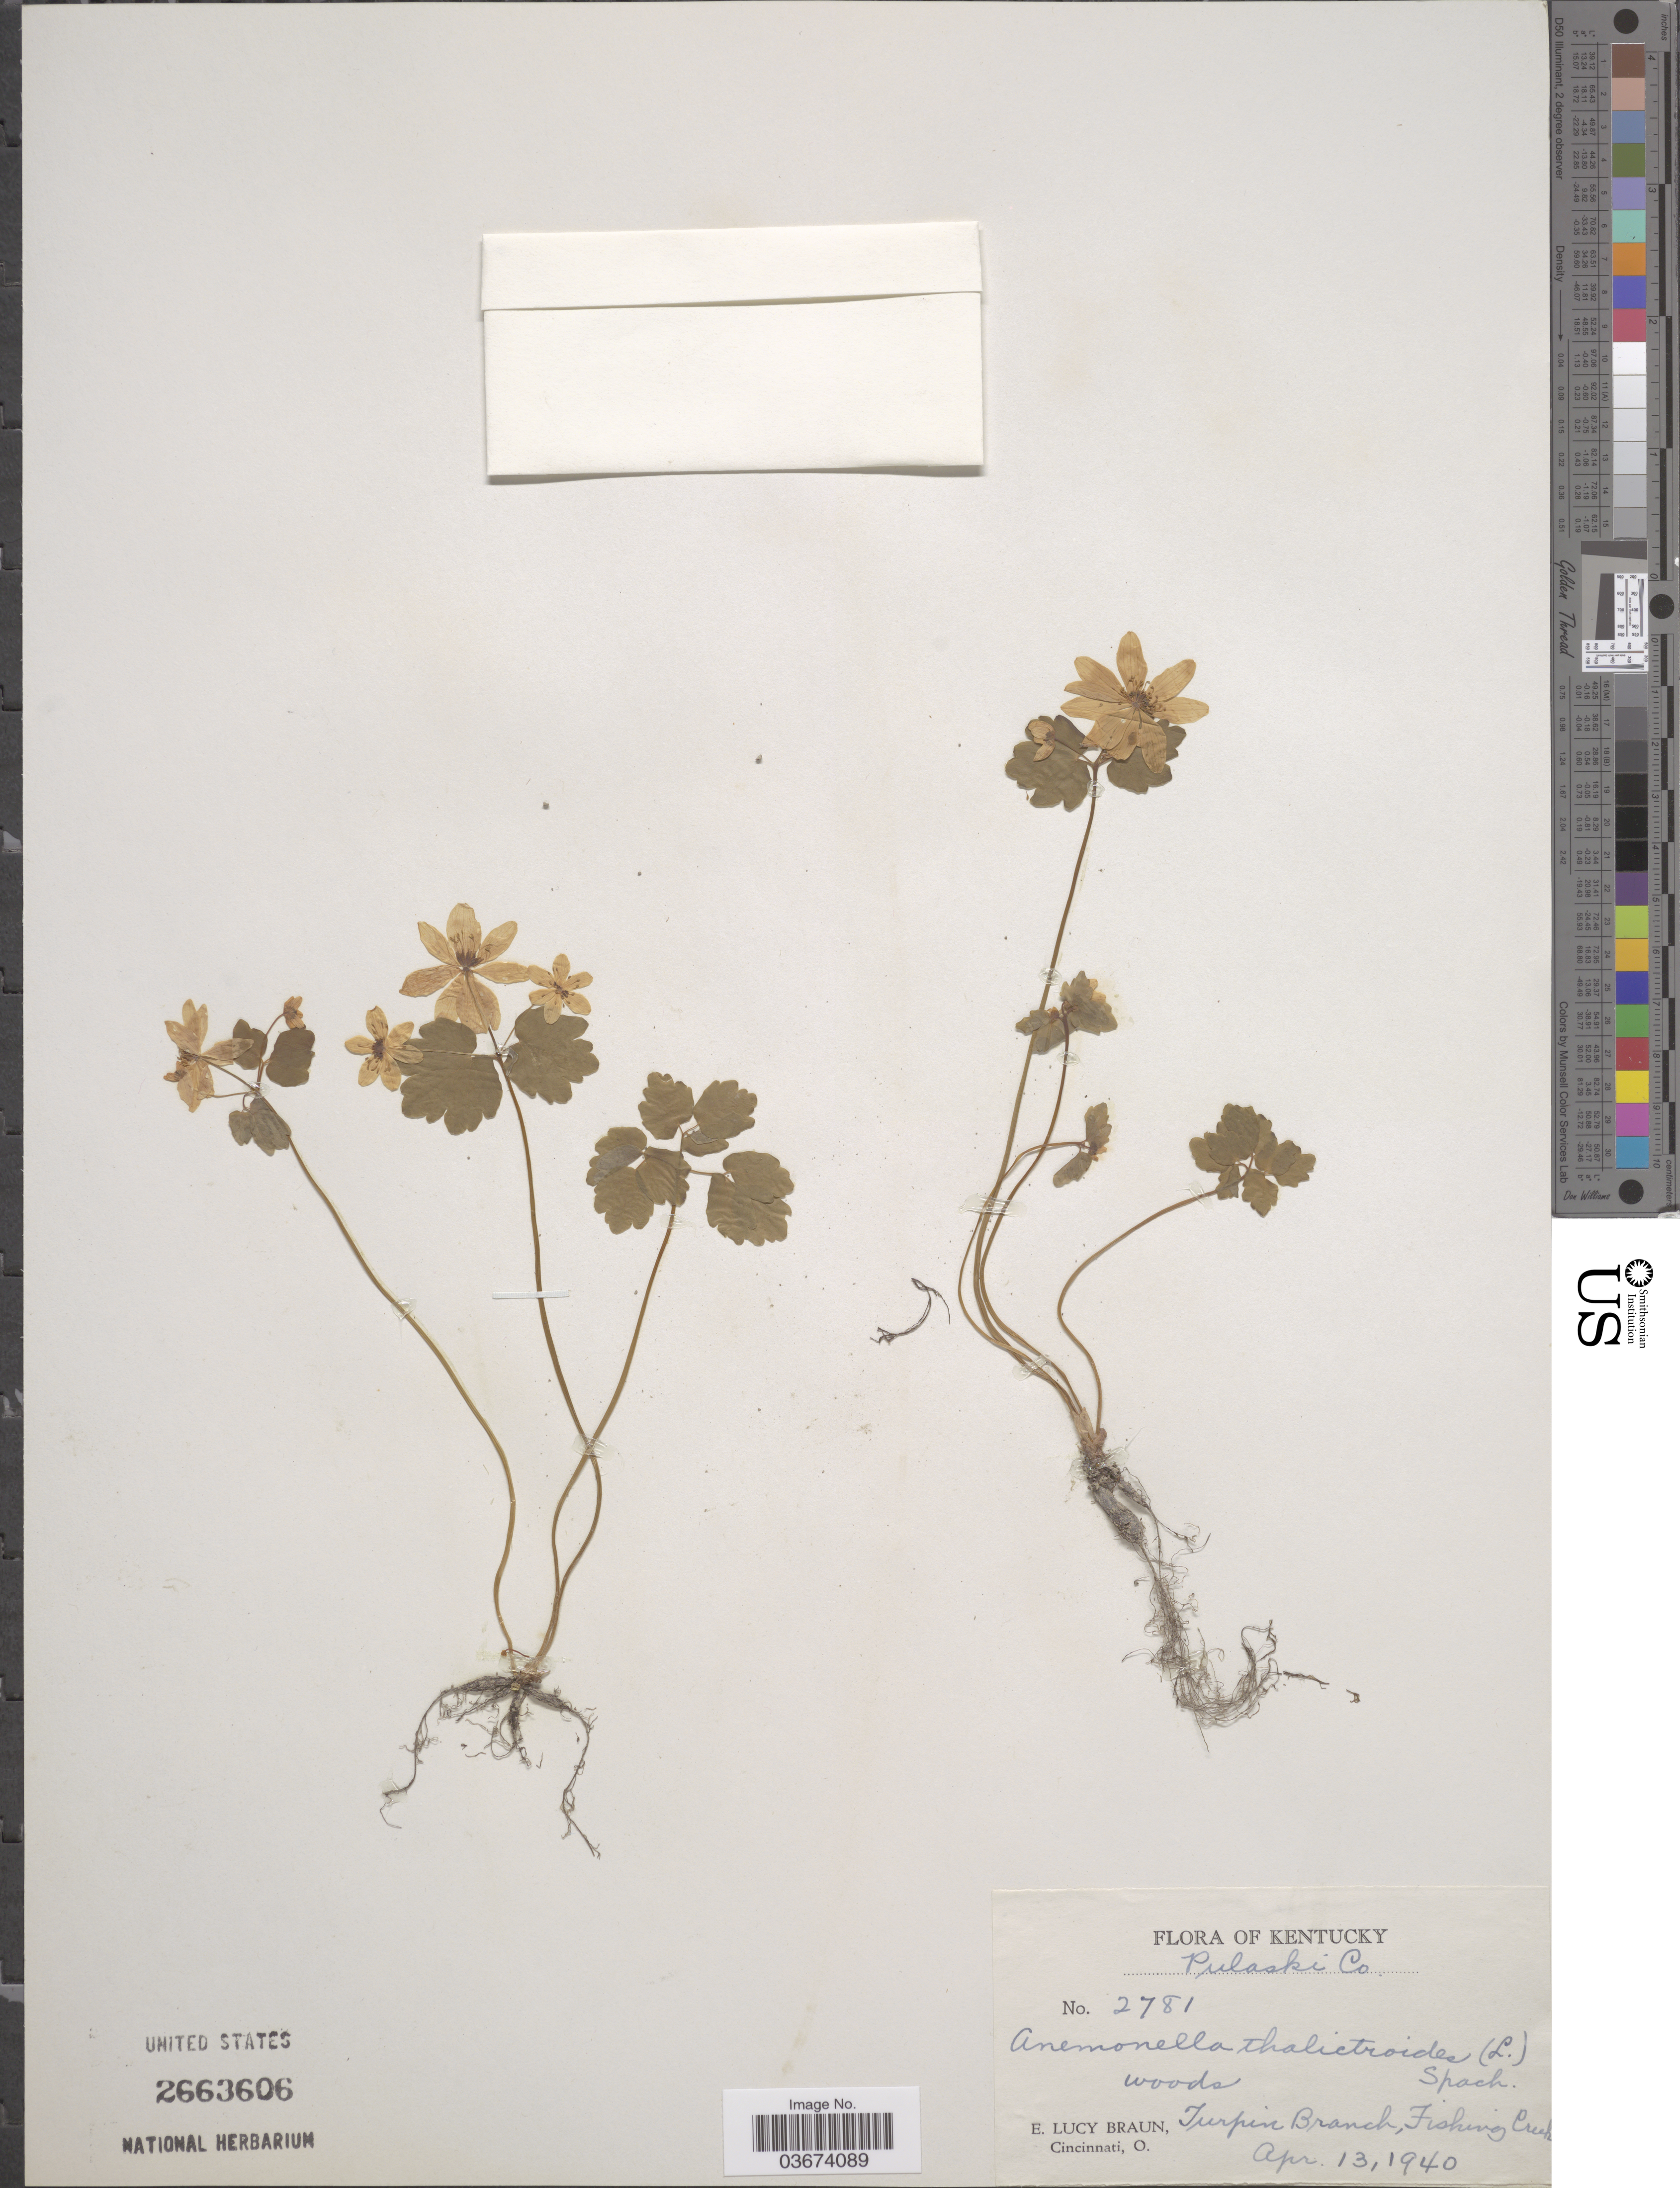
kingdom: Plantae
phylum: Tracheophyta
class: Magnoliopsida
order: Ranunculales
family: Ranunculaceae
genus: Thalictrum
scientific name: Thalictrum thalictroides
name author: (L.) A.J. Eames & B. Boivin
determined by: Strong, M. T., (US), Smithsonian Institution - National Museum of Natural History (UNITED STATES)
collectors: E. L. Braun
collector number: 2781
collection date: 1940-04-13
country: United States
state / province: Kentucky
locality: Pulaski Co. Turpin Branch, Fishing Creek.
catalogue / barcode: US 2663606